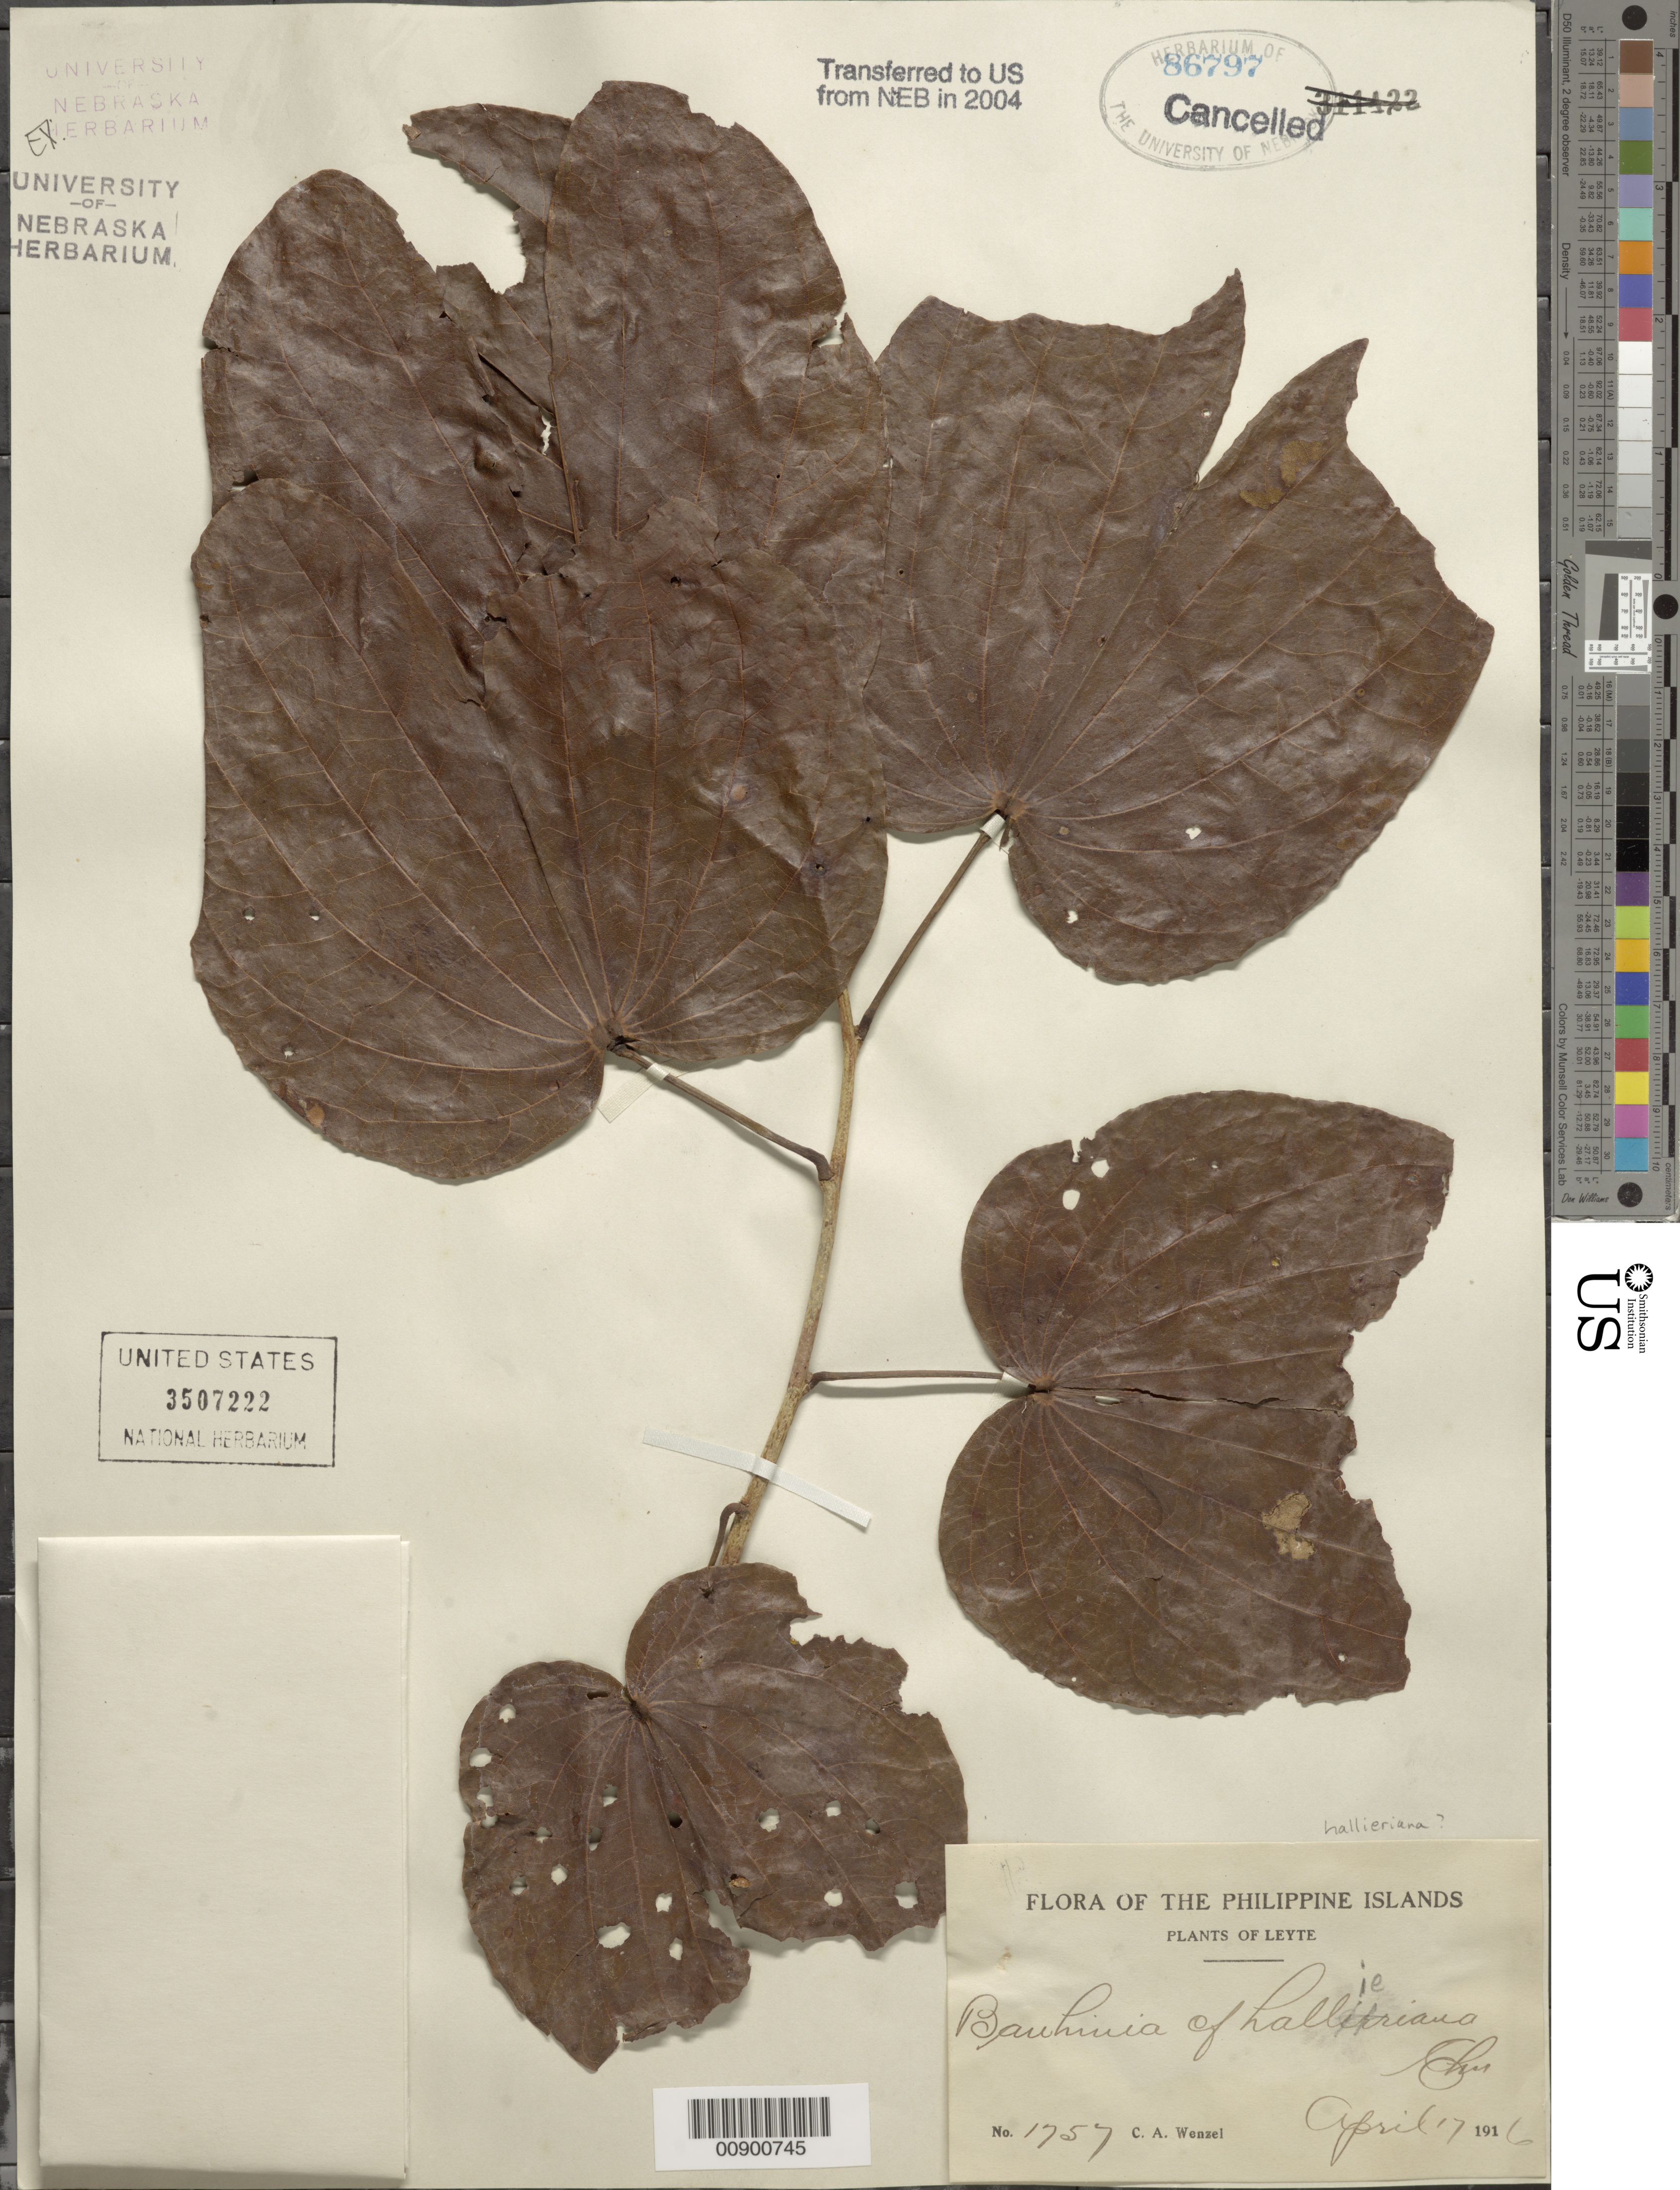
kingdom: Plantae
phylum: Tracheophyta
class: Magnoliopsida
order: Fabales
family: Fabaceae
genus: Phanera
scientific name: Phanera aherniana var. aherniana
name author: (G. Perkins) de Wit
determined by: U.S. National Herbarium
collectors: C. Wenzel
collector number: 1757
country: Philippines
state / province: Eastern Visayas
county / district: Leyte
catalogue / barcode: US 3507222